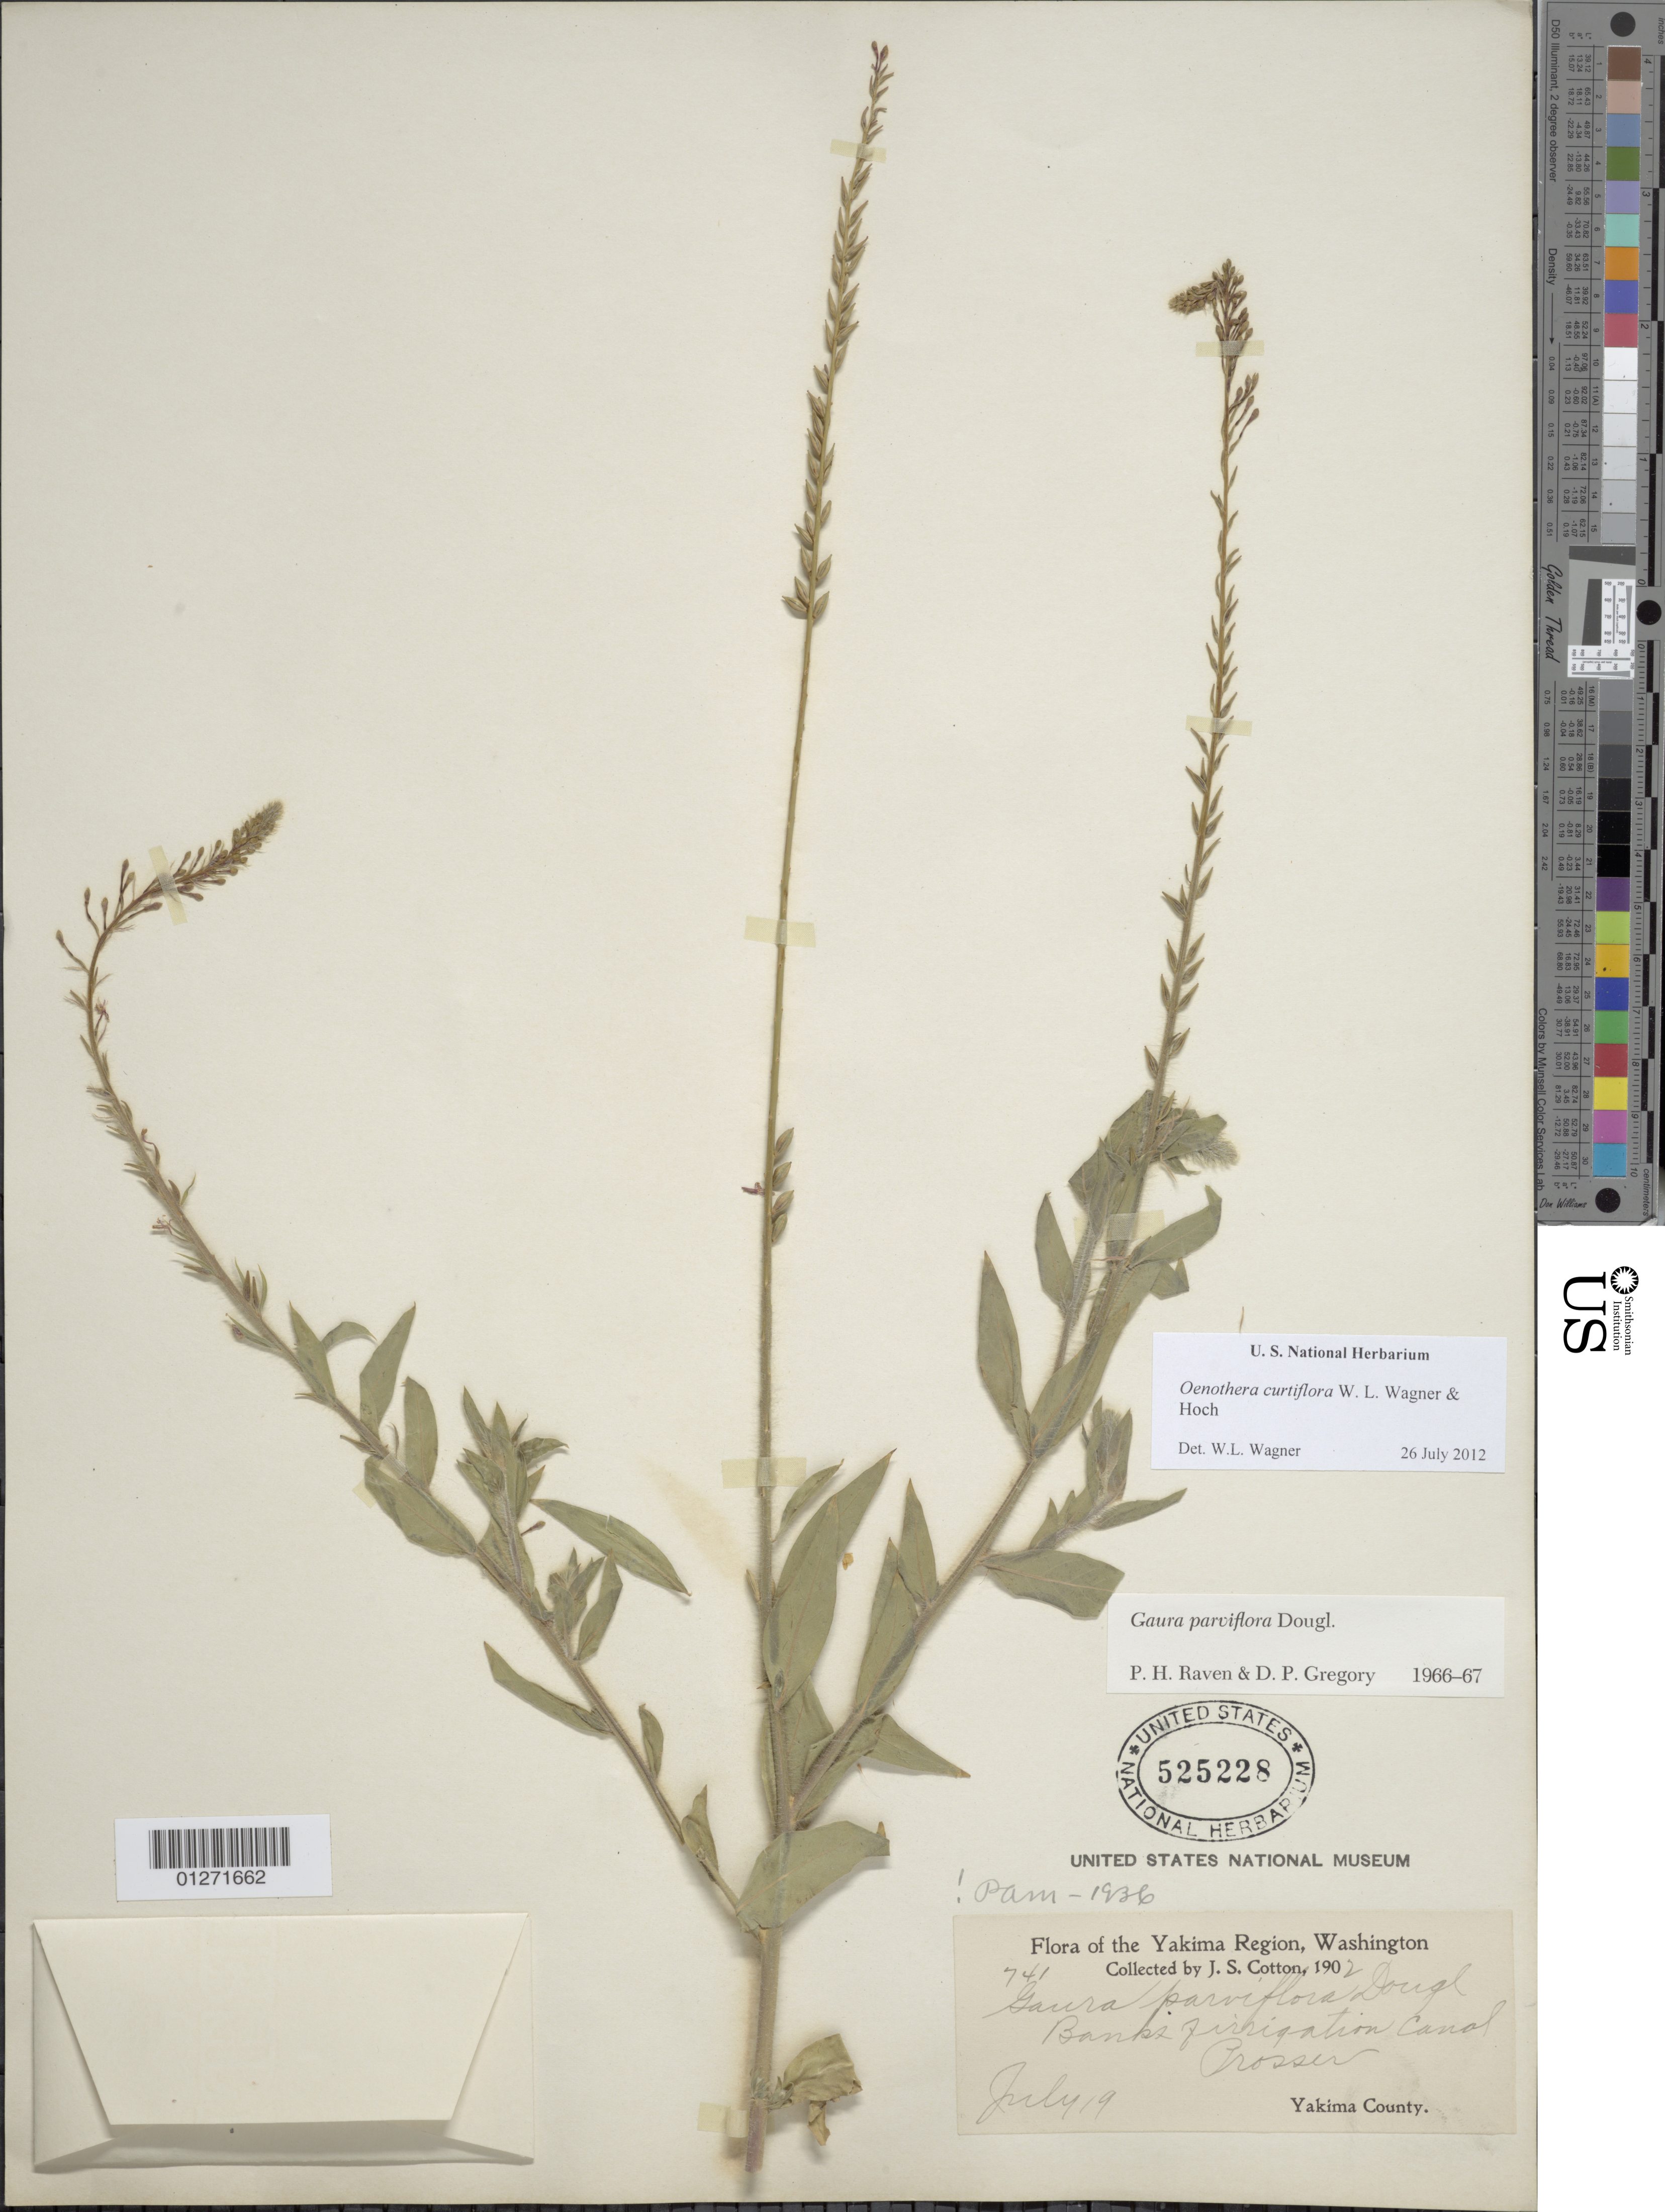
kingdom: Plantae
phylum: Tracheophyta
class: Magnoliopsida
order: Myrtales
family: Onagraceae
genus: Oenothera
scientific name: Oenothera curtiflora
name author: W.L. Wagner & Hoch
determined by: Wagner, W. L., (BOT), Smithsonian Institution - National Museum of Natural History (UNITED STATES)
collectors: J. S. Cotton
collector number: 741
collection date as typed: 19 Jul 1902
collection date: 1902-07-19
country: United States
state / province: Washington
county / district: Yakima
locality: Yakima Region, Prosser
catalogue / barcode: US 525228